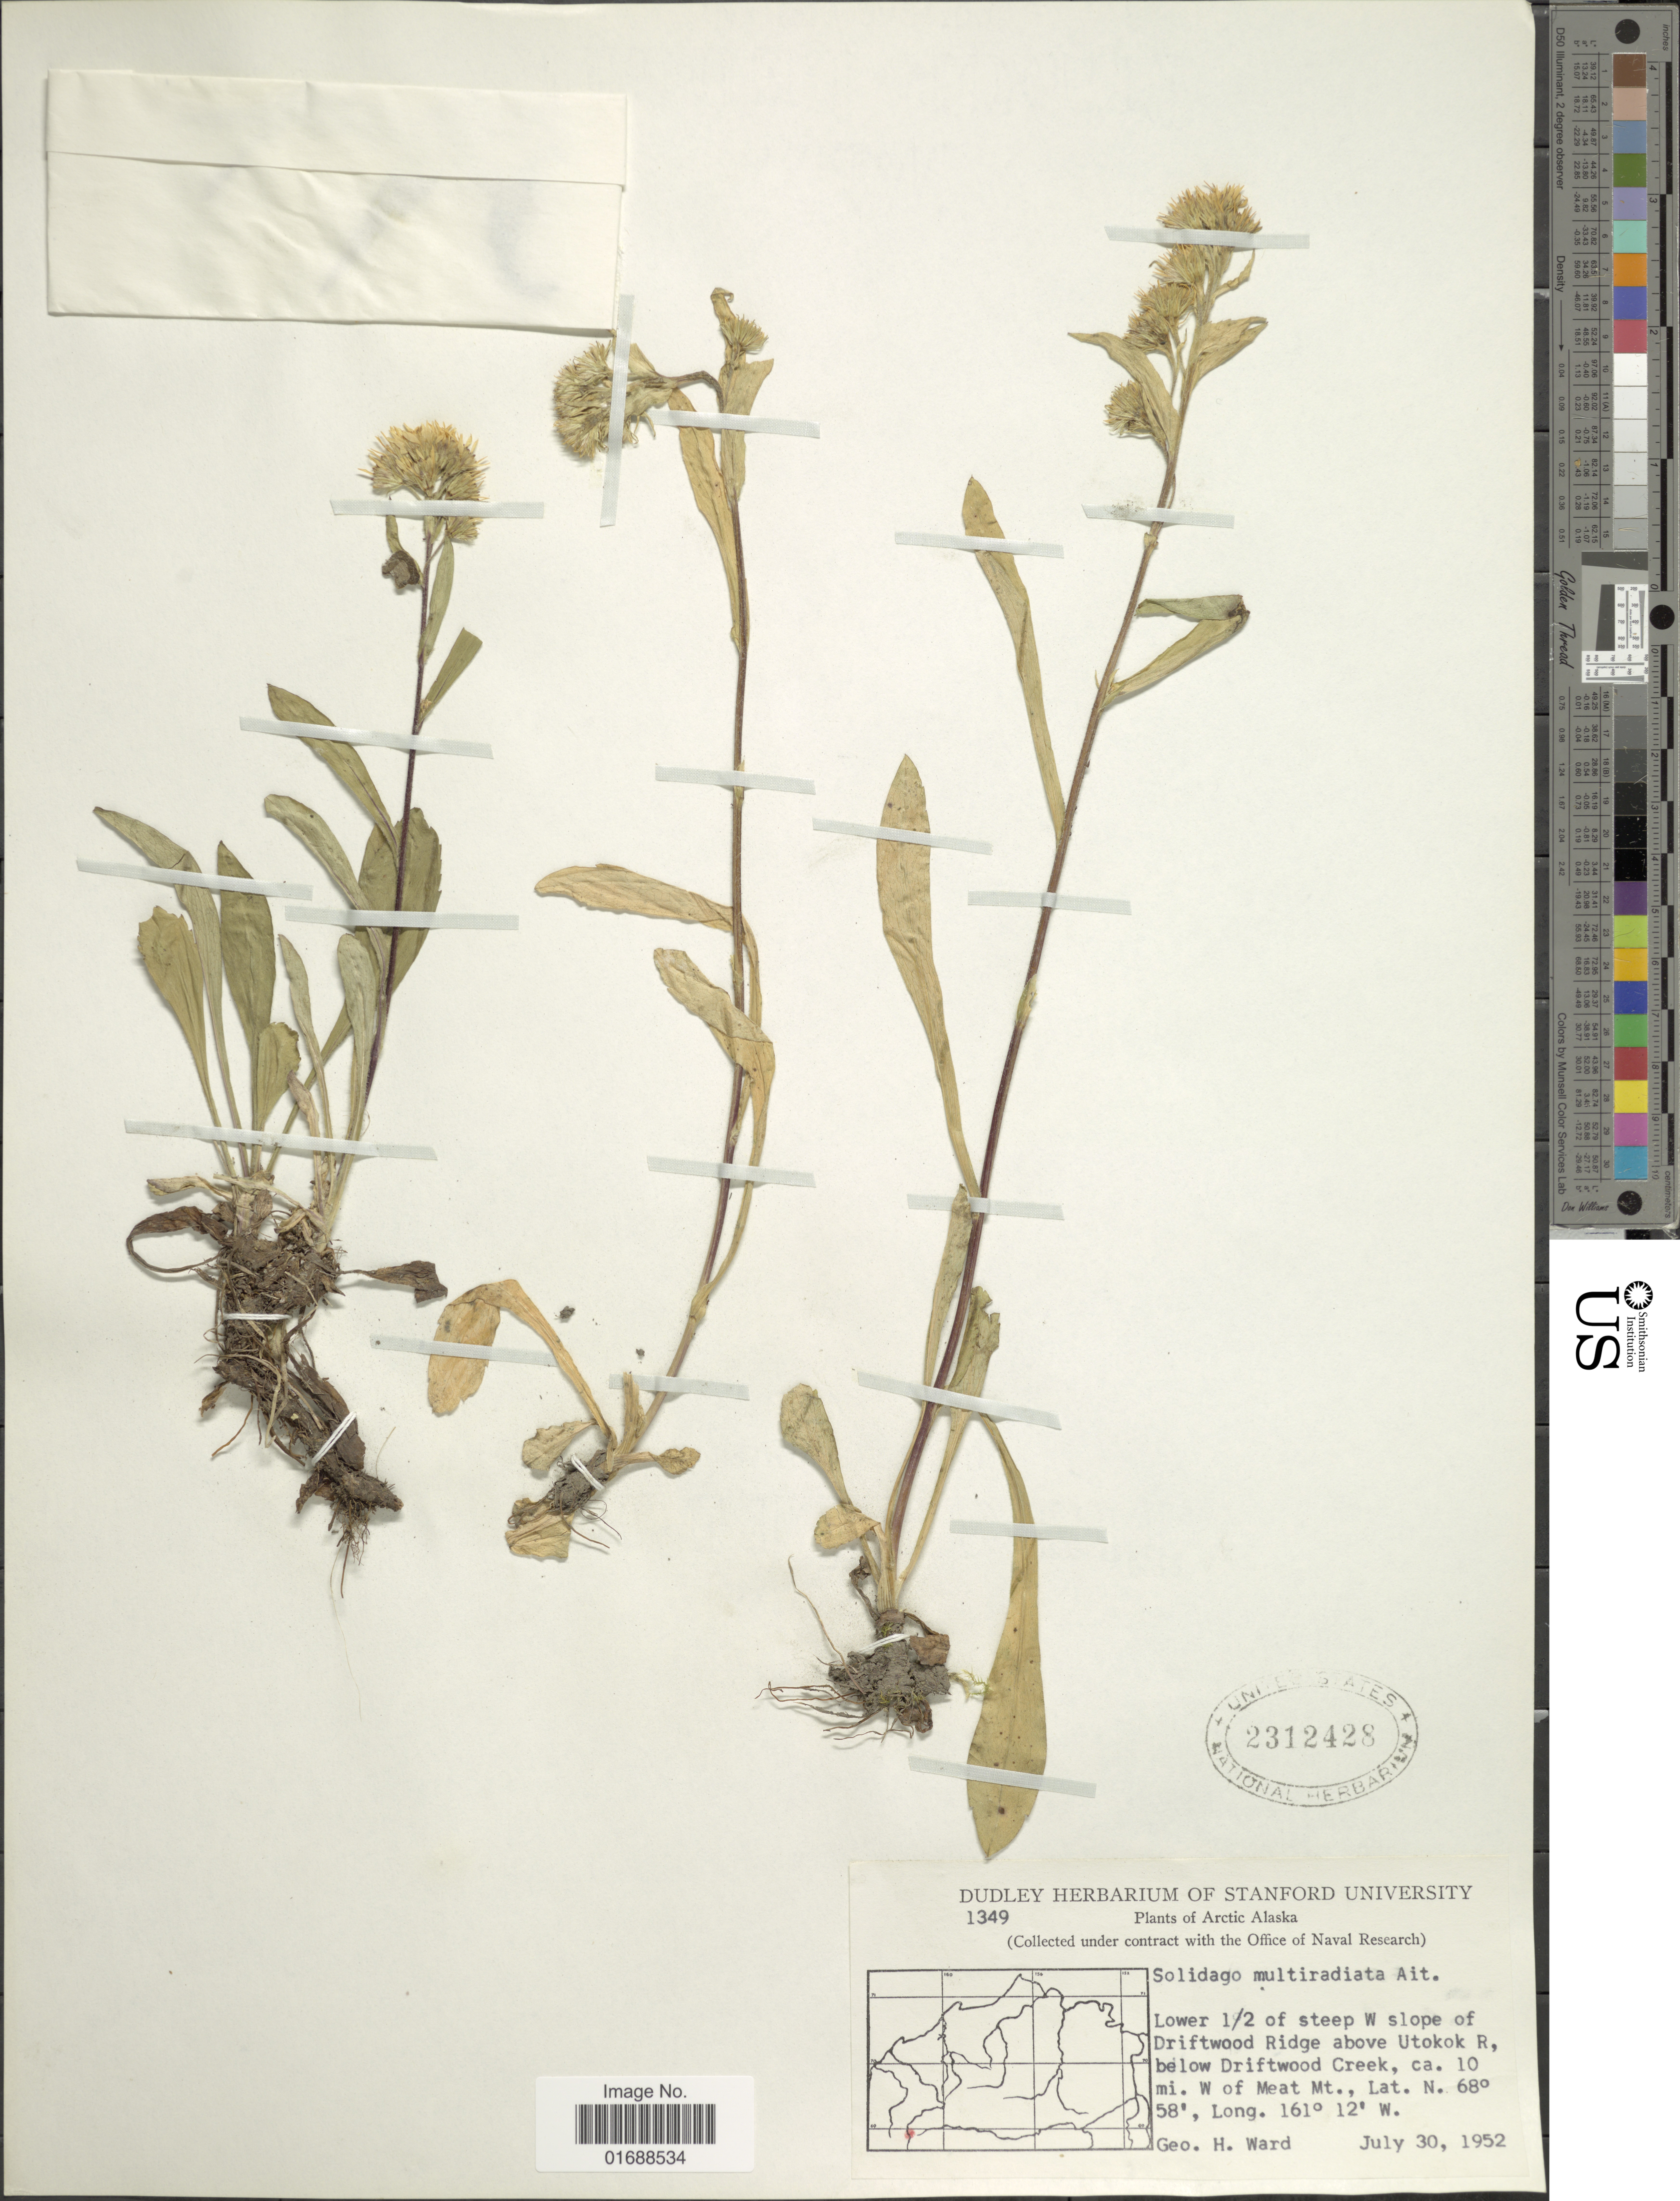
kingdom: Plantae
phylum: Tracheophyta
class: Magnoliopsida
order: Asterales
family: Asteraceae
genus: Solidago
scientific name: Solidago multiradiata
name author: Aiton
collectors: G. H. Ward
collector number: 1349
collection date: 1952-07-30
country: United States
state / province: Alaska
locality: Arctic Alaska, Lower 1/2 of steep W slope of Driftwood Ridge above Utokok R, below Driftwood Creek, ca. 10 mi. W of Meat Mt.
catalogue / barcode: US 2312428